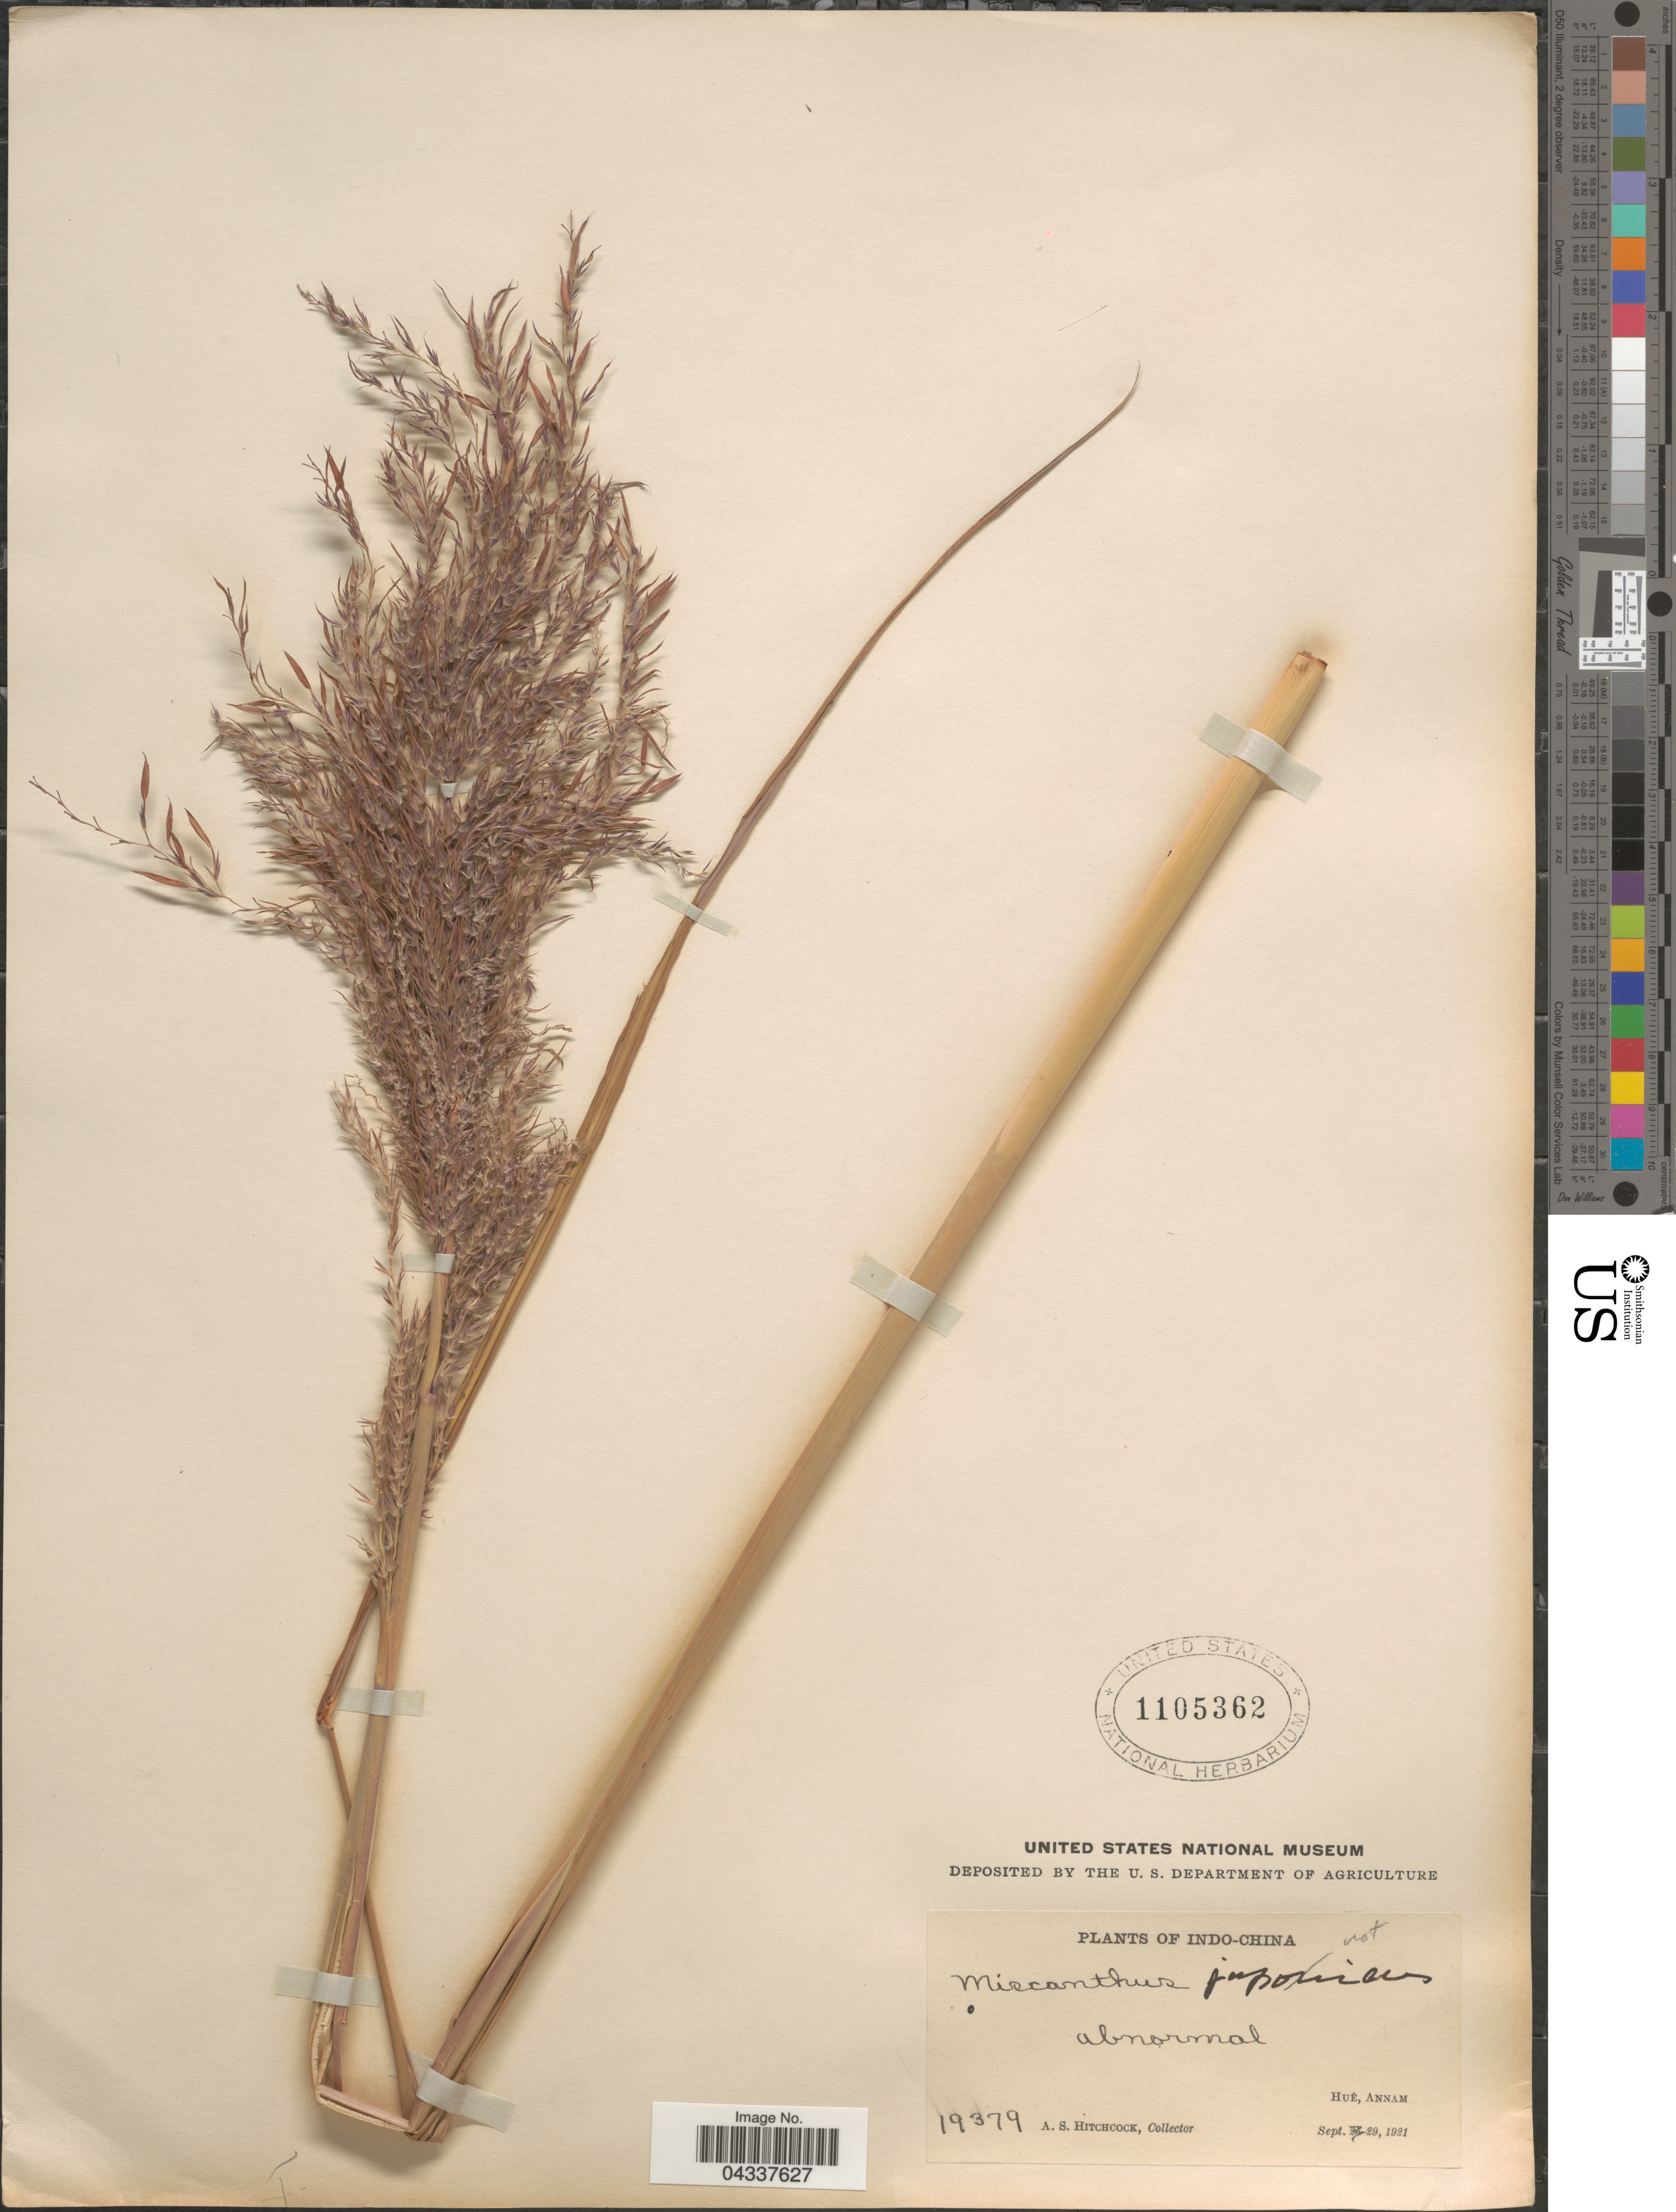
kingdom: Plantae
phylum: Tracheophyta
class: Liliopsida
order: Poales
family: Poaceae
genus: Miscanthus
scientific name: Miscanthus sp.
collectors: A. S. Hitchcock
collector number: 19379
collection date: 1921-09-29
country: Vietnam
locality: Huê.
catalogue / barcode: US 1105362